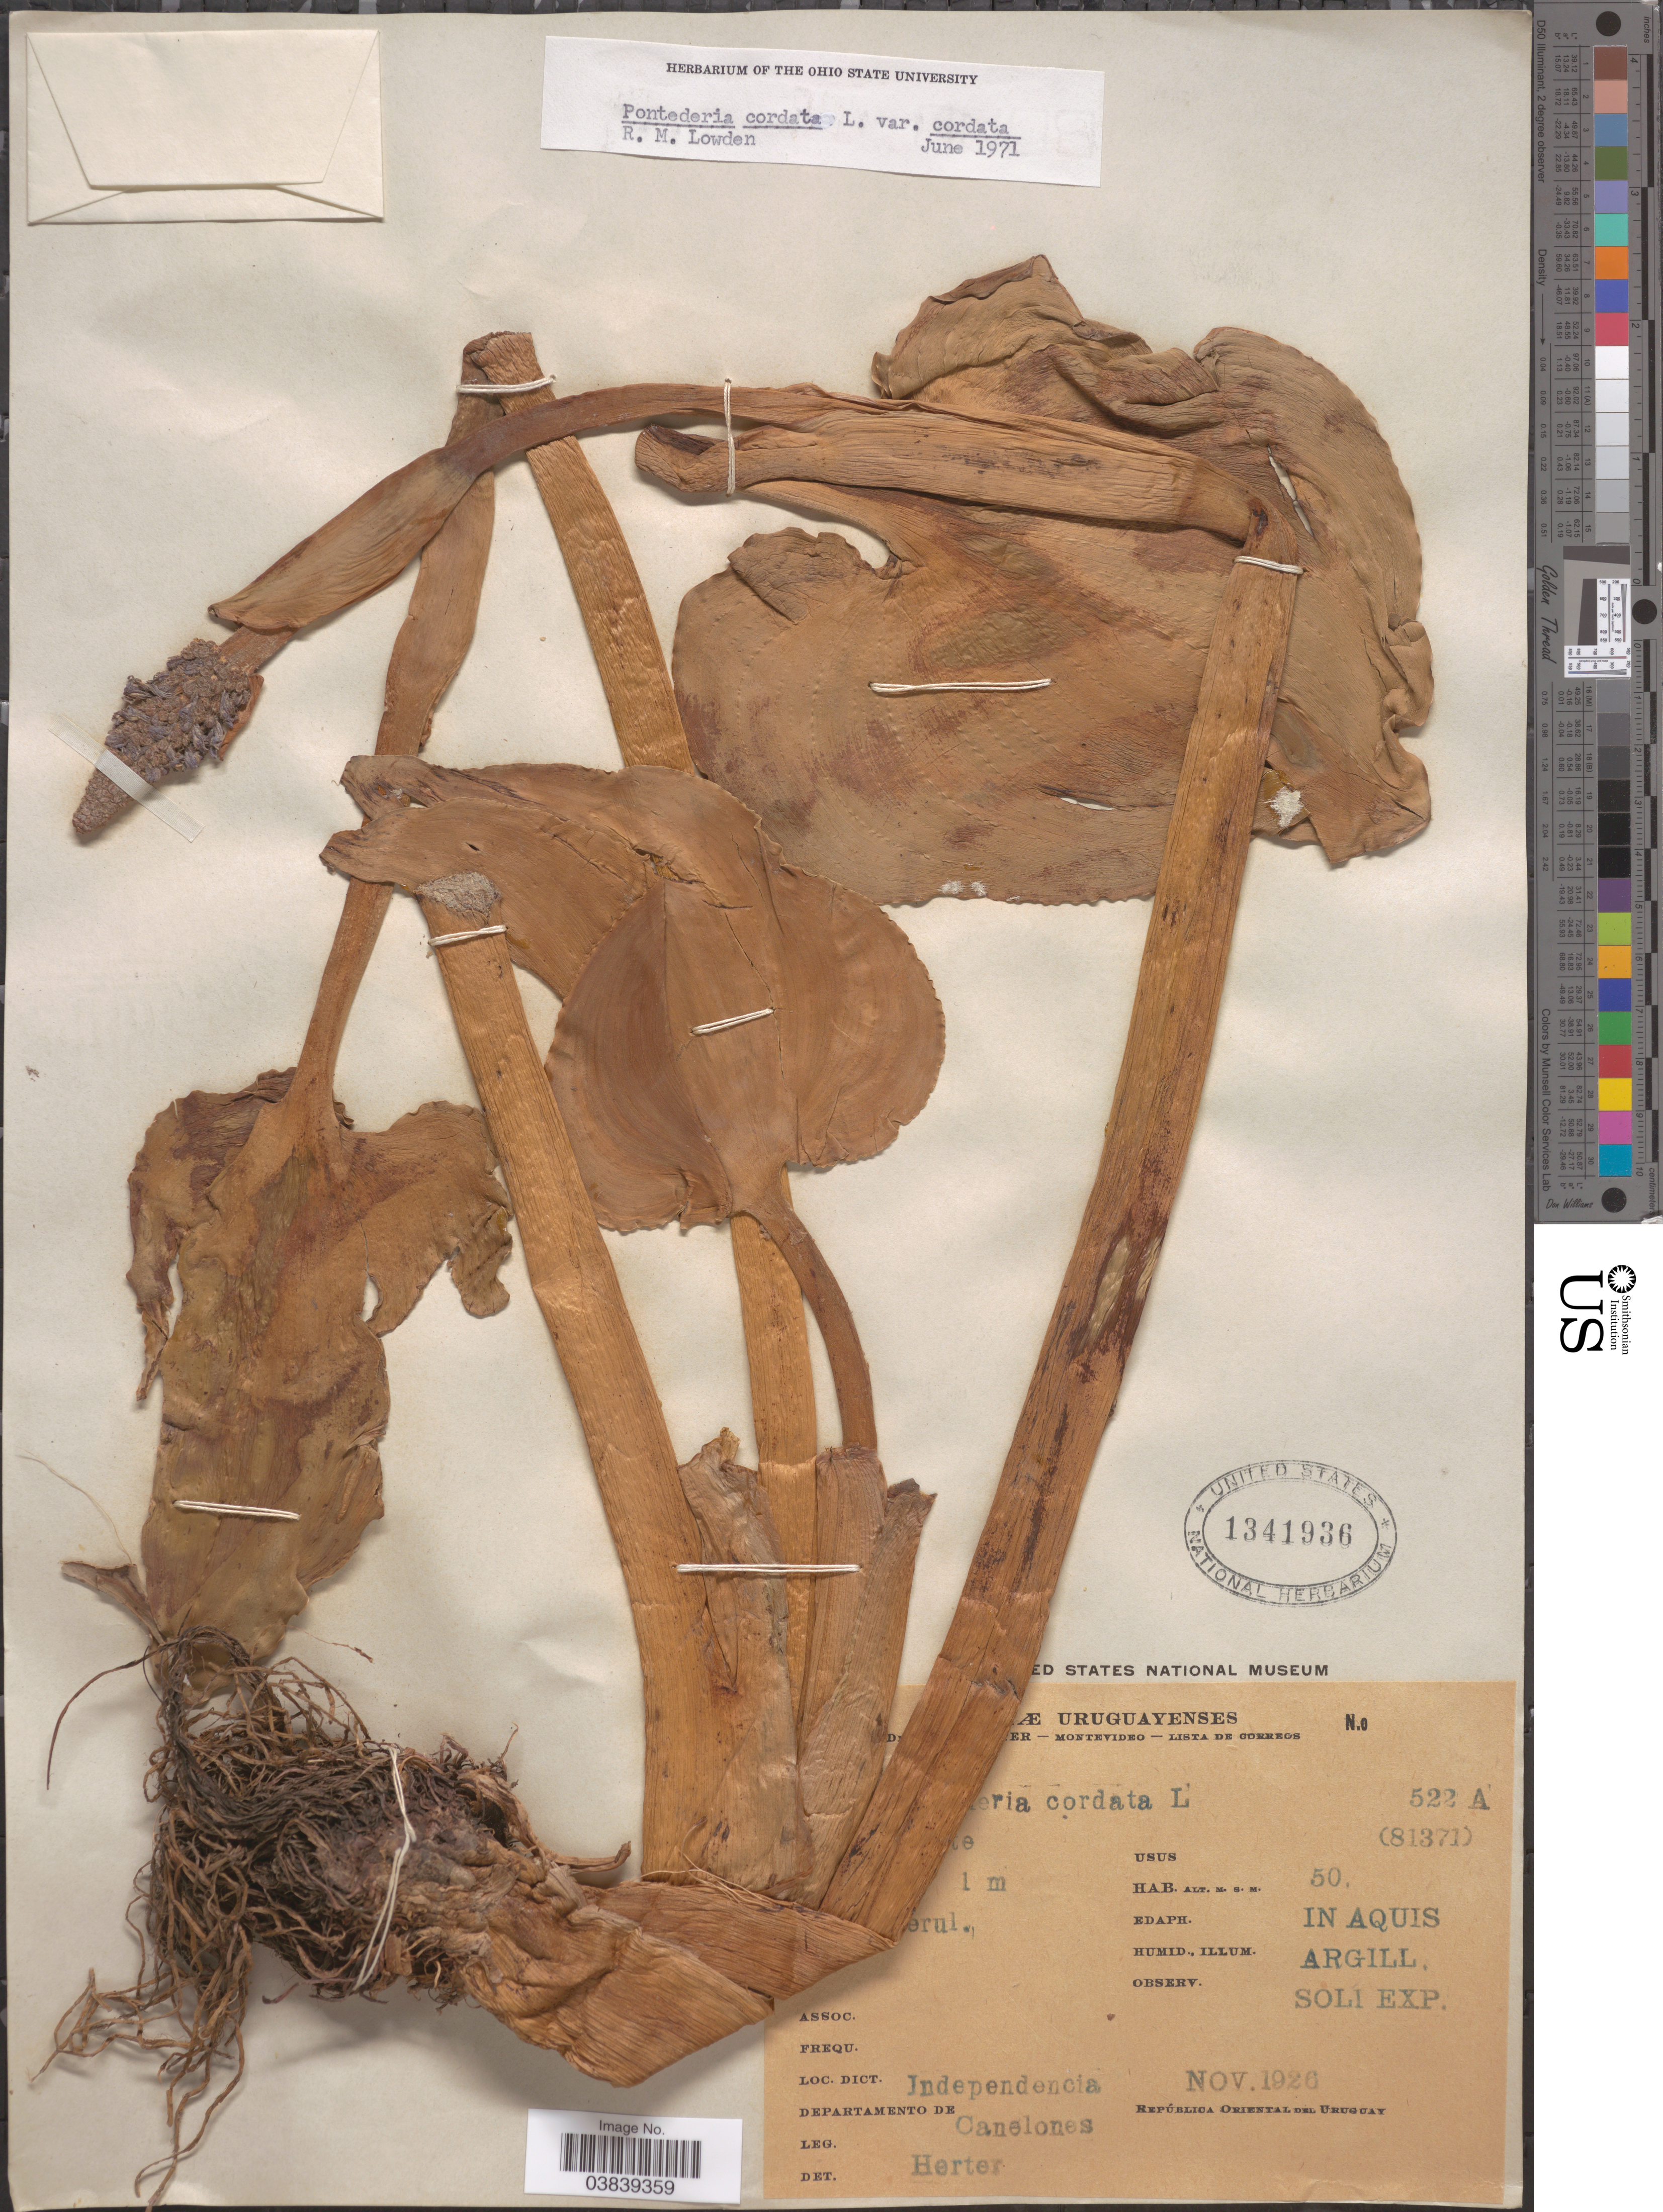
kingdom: Plantae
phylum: Tracheophyta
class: Liliopsida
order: Commelinales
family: Pontederiaceae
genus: Pontederia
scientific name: Pontederia cordata var. cordata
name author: L.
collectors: Herter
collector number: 522A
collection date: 1926-11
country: Uruguay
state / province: Canelones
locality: Independencia. Departamento de Canelones.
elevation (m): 50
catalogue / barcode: US 1341936